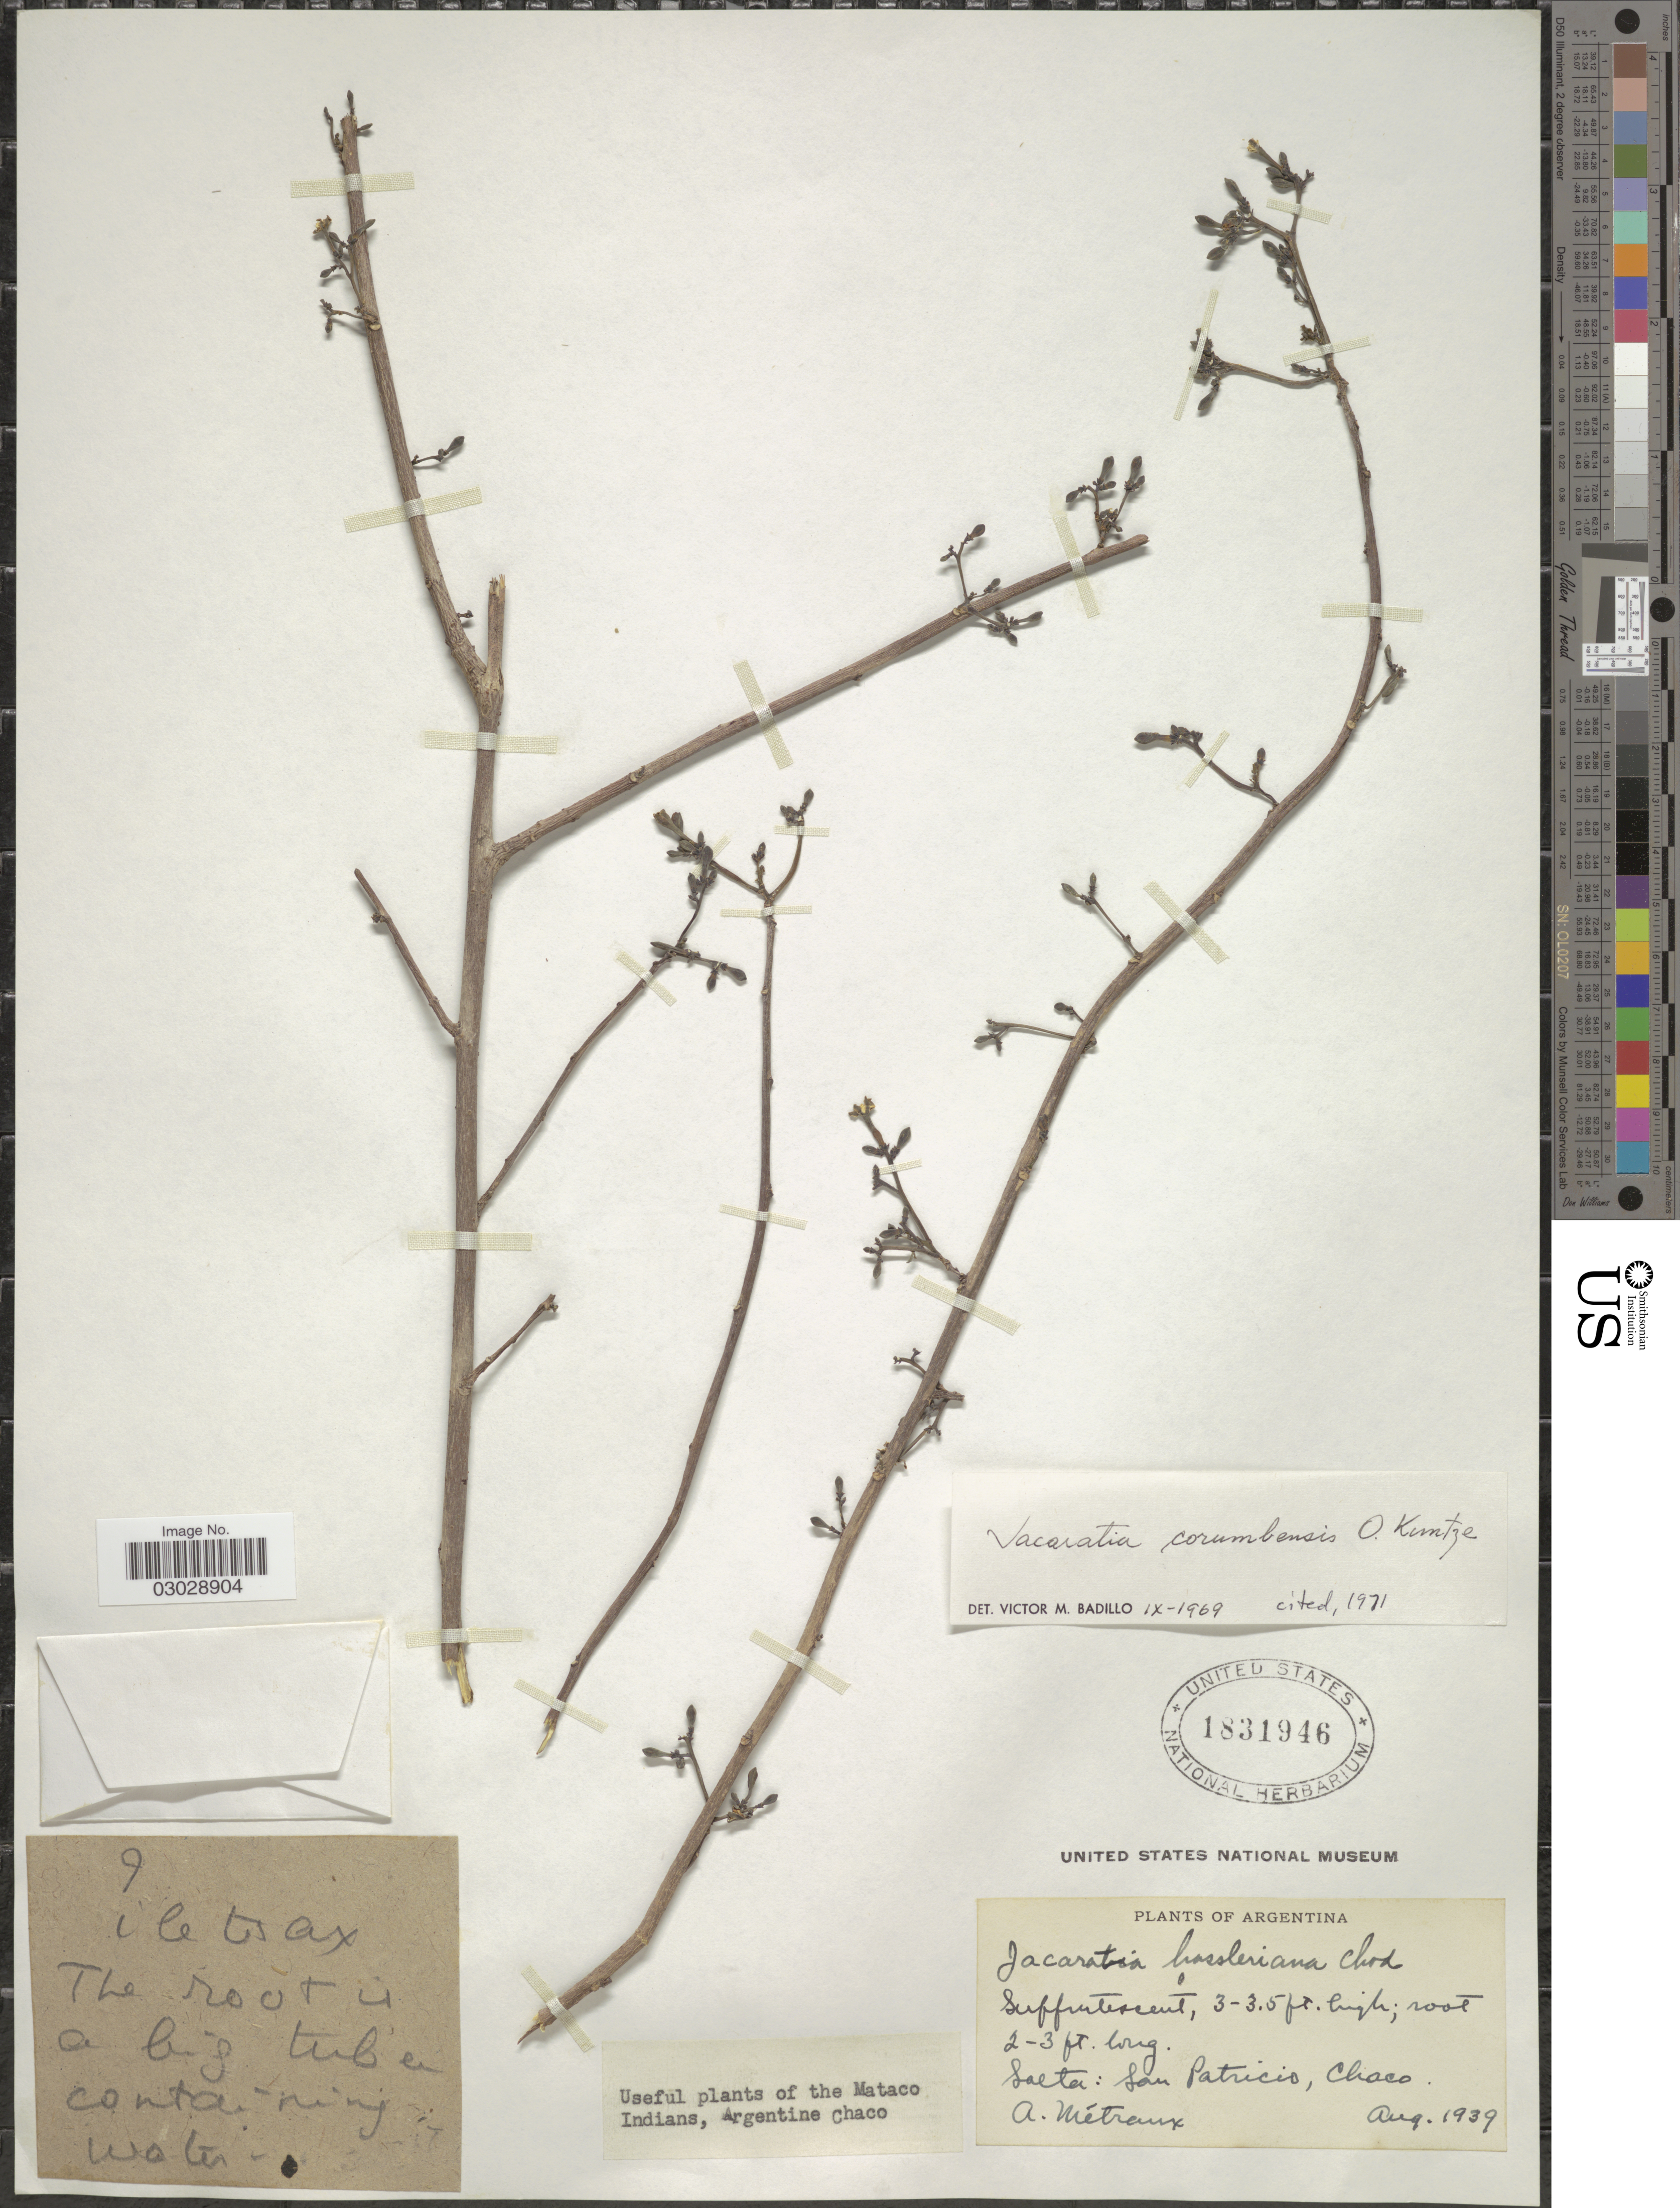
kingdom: Plantae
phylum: Tracheophyta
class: Magnoliopsida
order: Brassicales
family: Caricaceae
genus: Jacaratia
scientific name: Jacaratia corumbensis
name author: Kuntze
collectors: A. Metraux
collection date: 1939-08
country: Argentina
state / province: Salta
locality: San Patricio, Chaco.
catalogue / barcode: US 1831946